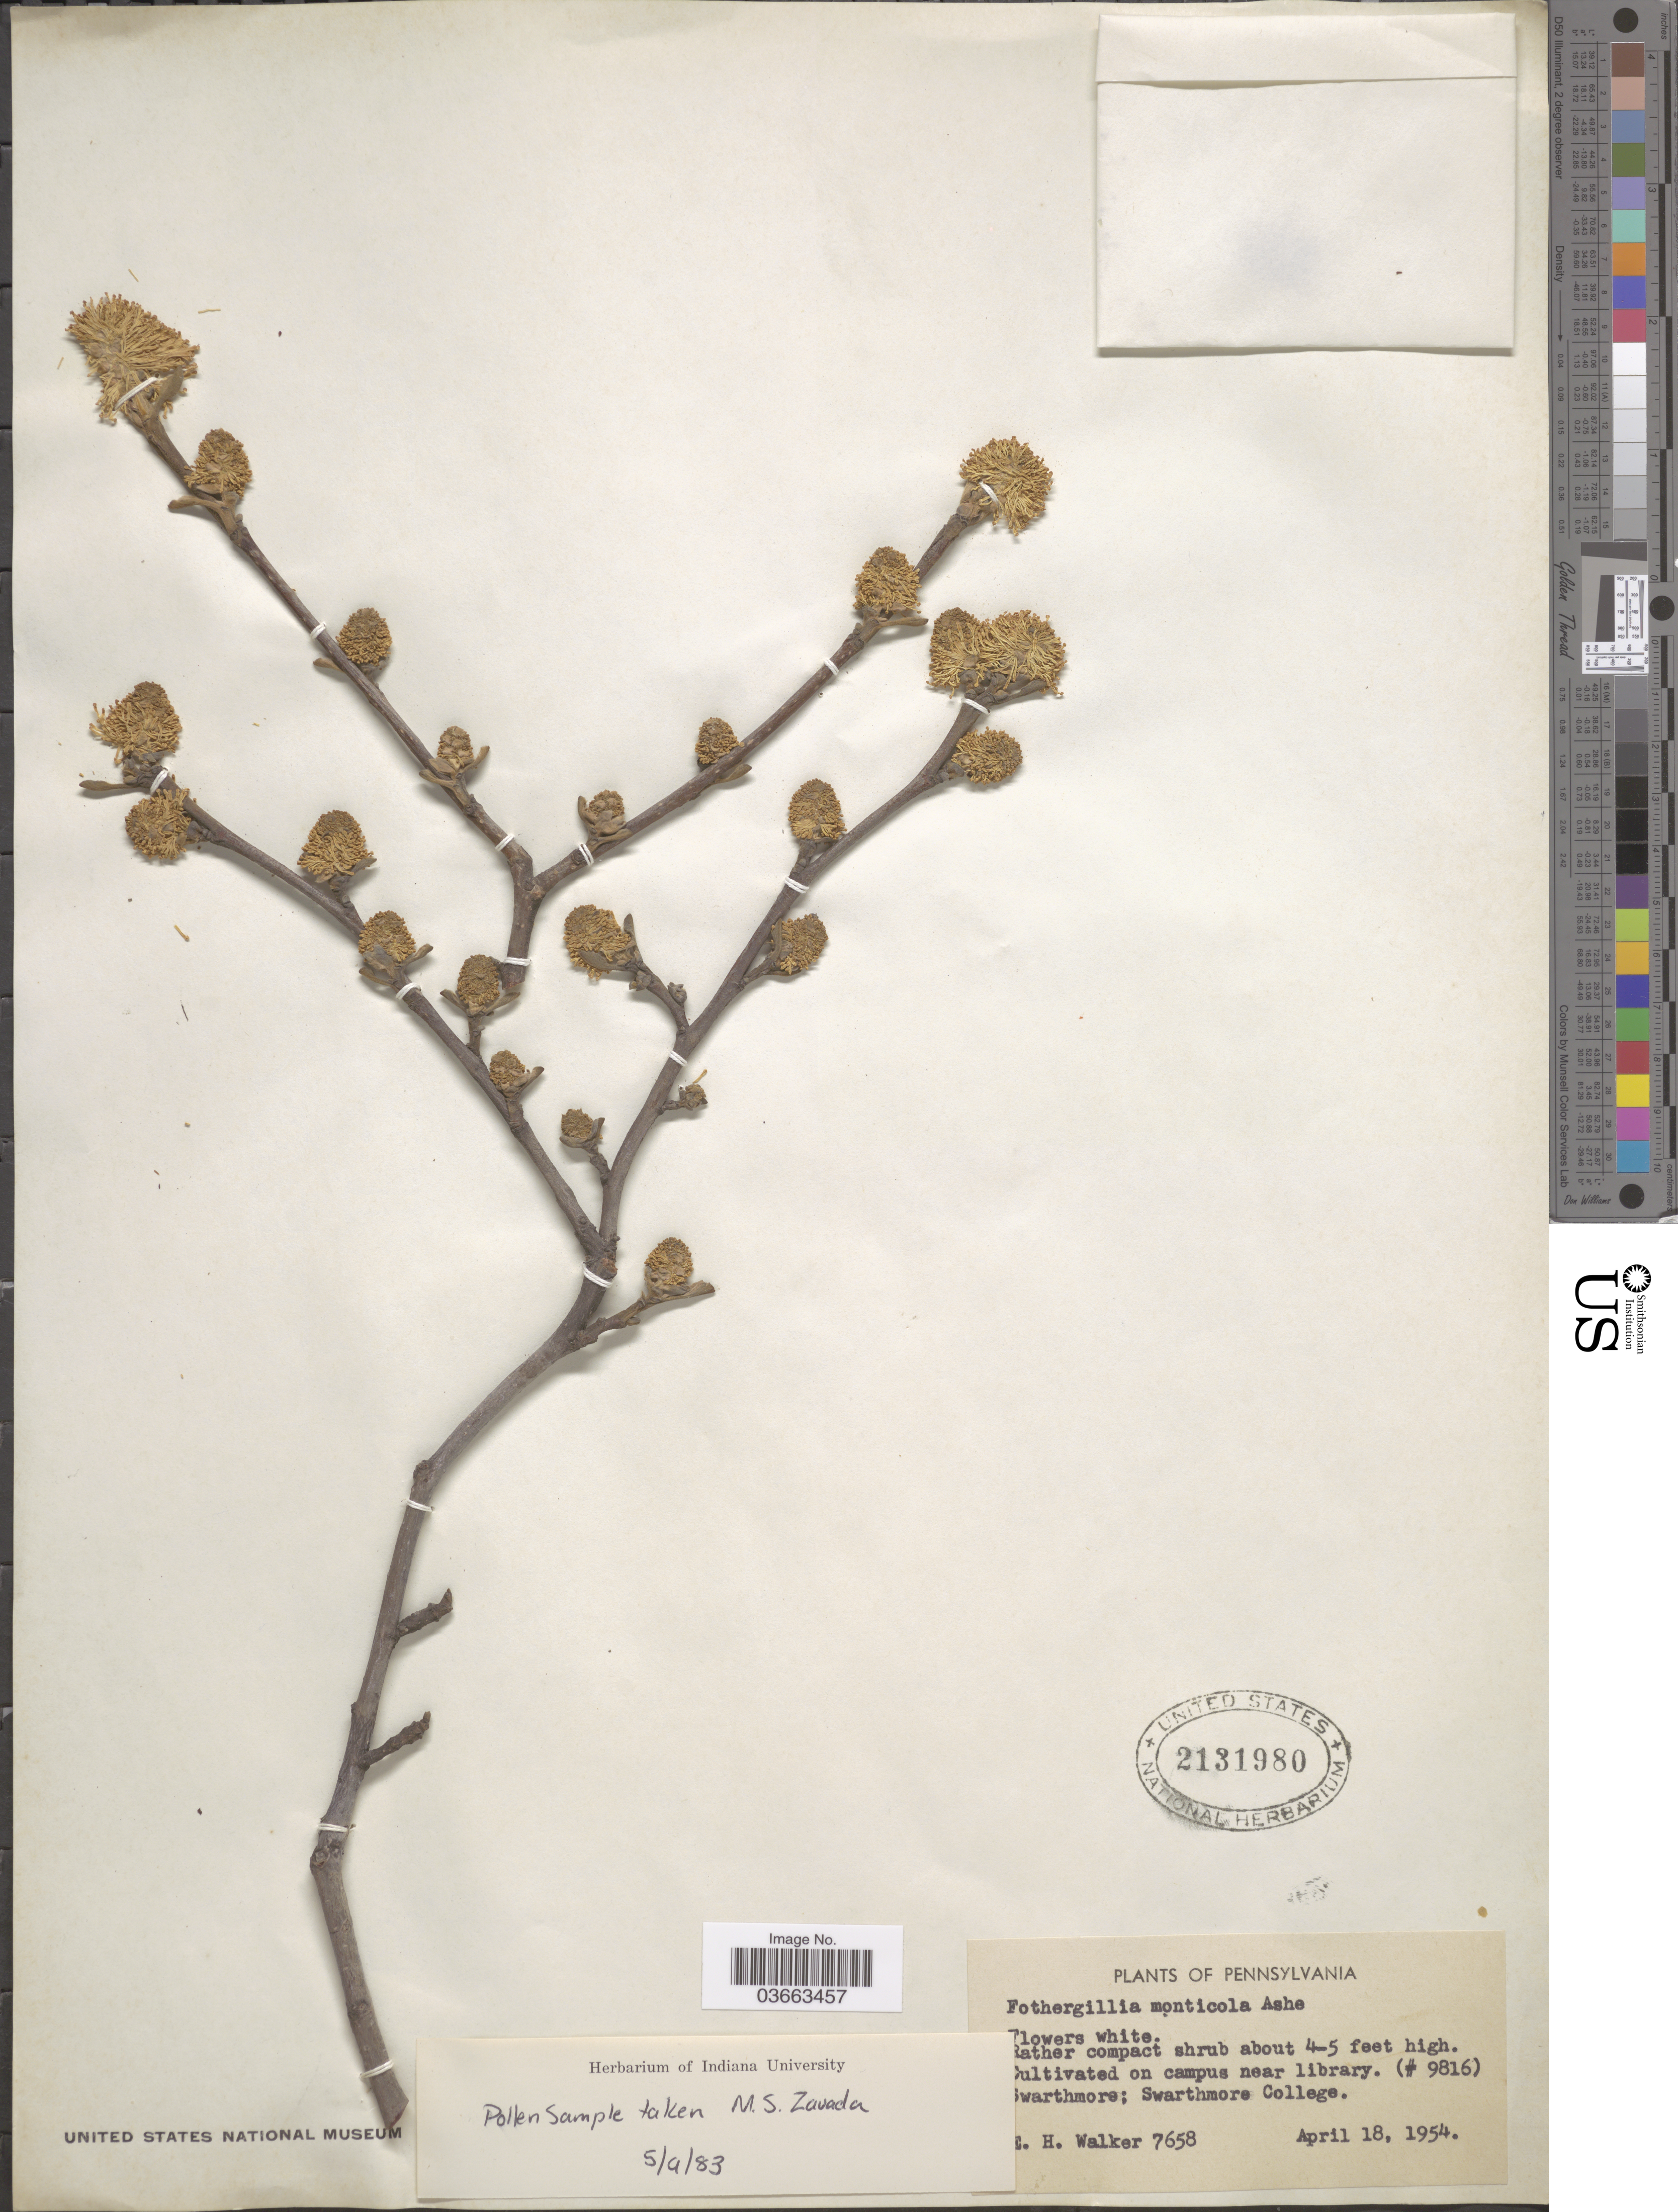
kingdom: Plantae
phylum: Tracheophyta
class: Magnoliopsida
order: Saxifragales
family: Hamamelidaceae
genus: Fothergilla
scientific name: Fothergilla monticola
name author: Ashe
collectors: E. H. Walker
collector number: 7658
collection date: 1954-04-18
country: United States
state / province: Pennsylvania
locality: Campus near library. Swarthmore; Swarthmore College.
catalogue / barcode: US 2131980